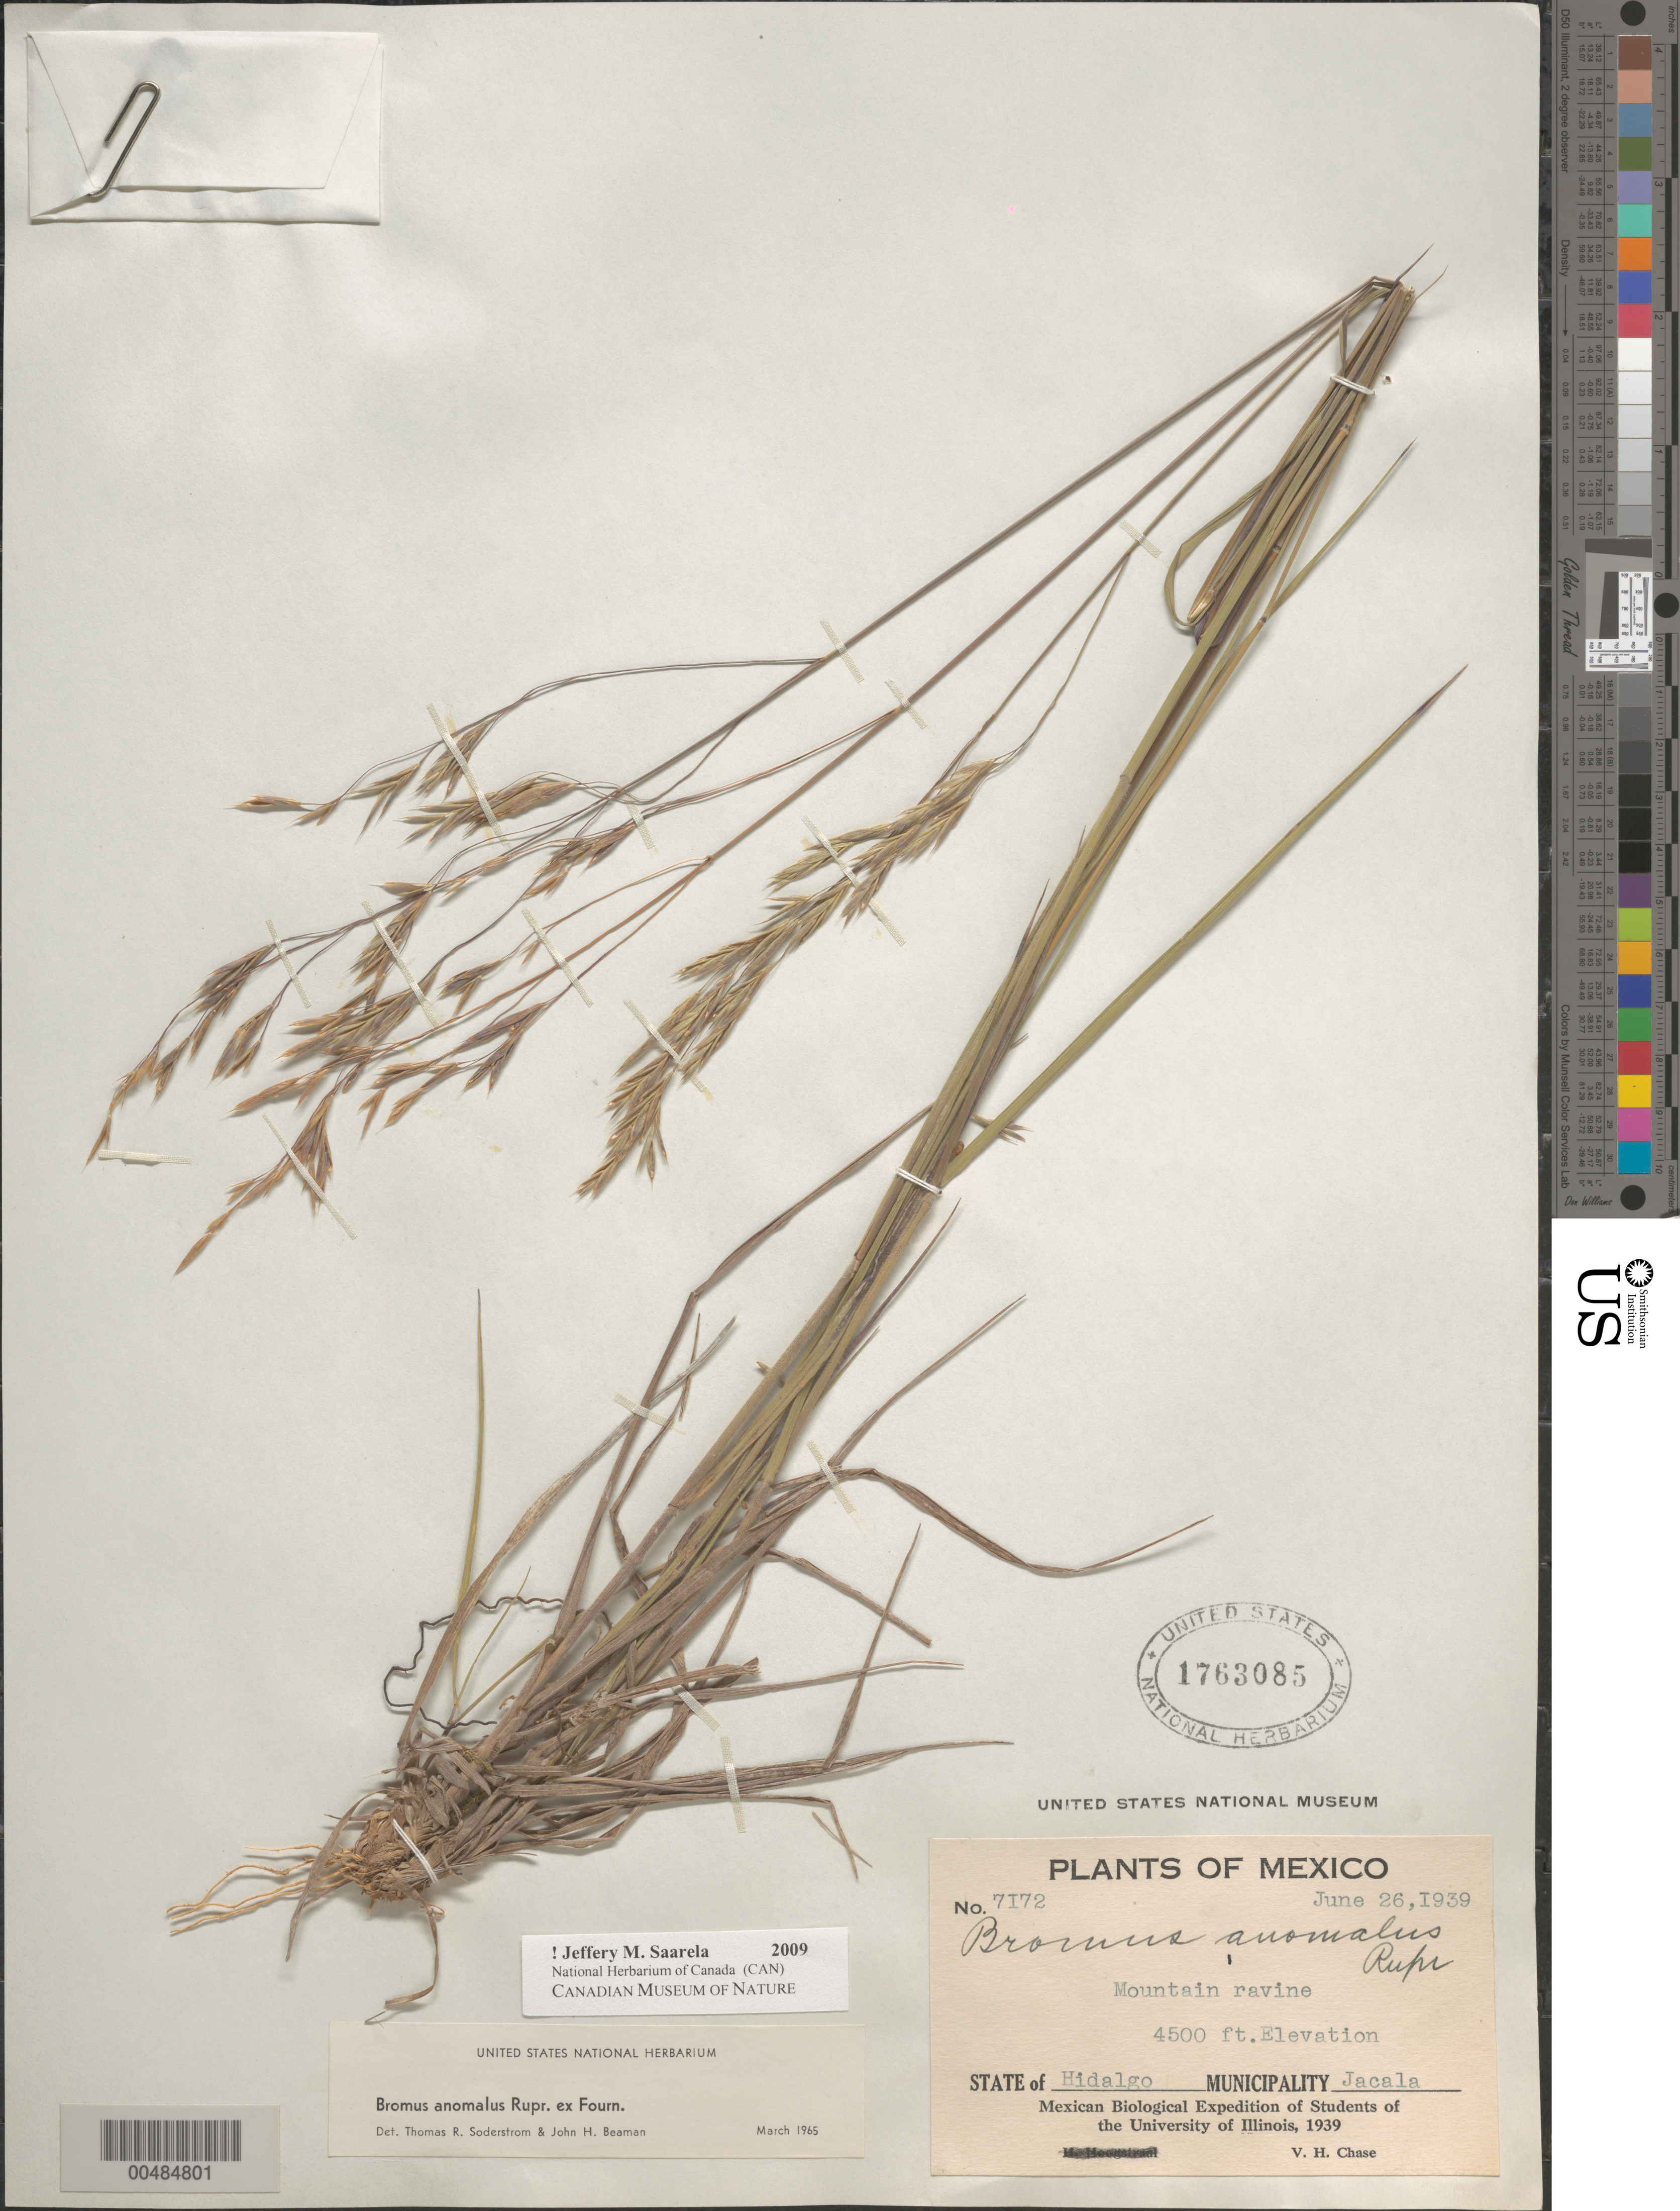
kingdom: Plantae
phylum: Tracheophyta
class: Liliopsida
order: Poales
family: Poaceae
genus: Bromus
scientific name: Bromus anomalus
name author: Rupr. ex E. Fourn.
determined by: Soderstrom, T. R.; Beaman, J. H.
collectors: V. H. Chase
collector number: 7172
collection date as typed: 26 Jun 1939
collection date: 1939-06-26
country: Mexico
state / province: Hidalgo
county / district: Jacala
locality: Mun. Jacala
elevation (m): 1372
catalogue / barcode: US 1763085